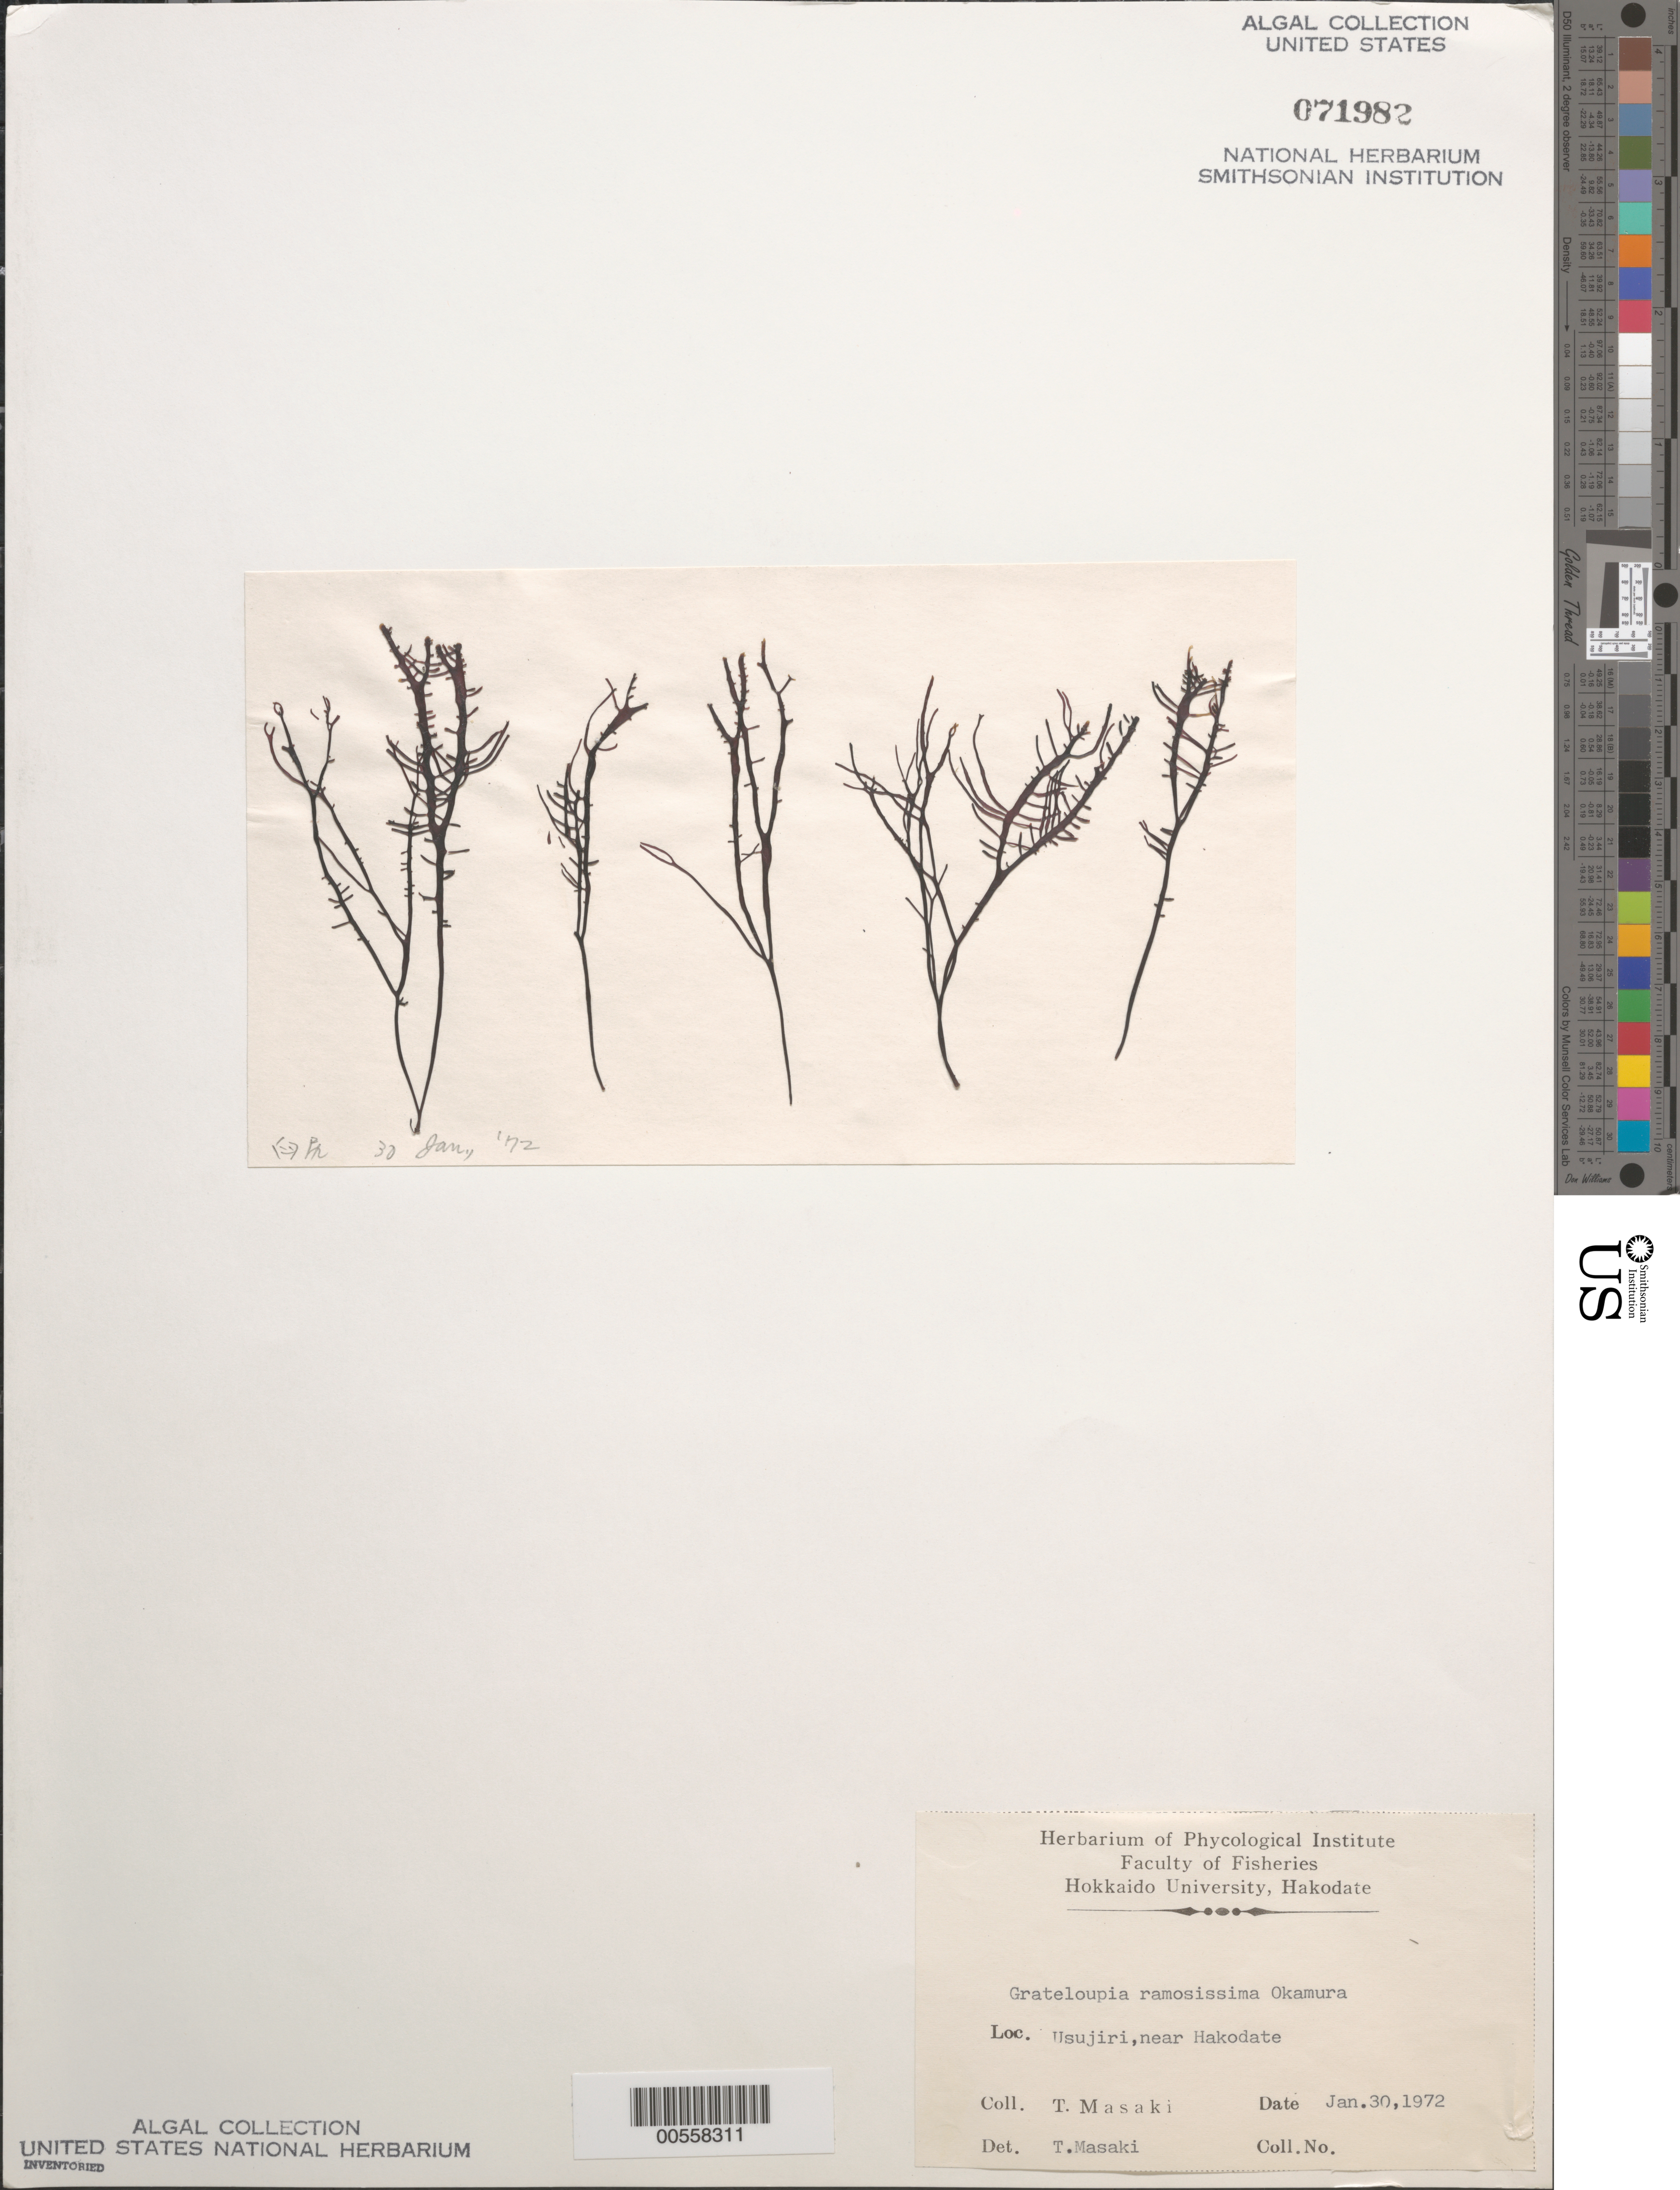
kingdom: Plantae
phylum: Rhodophyta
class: Florideophyceae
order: Halymeniales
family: Halymeniaceae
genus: Grateloupia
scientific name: Grateloupia ramosissima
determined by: Masaki, T.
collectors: T. Masaki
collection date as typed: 30 Jan 1972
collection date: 1972-01-30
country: Japan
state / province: Hokkaido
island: Hokkaido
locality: Usujiri, near Hakodate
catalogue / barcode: US 71982